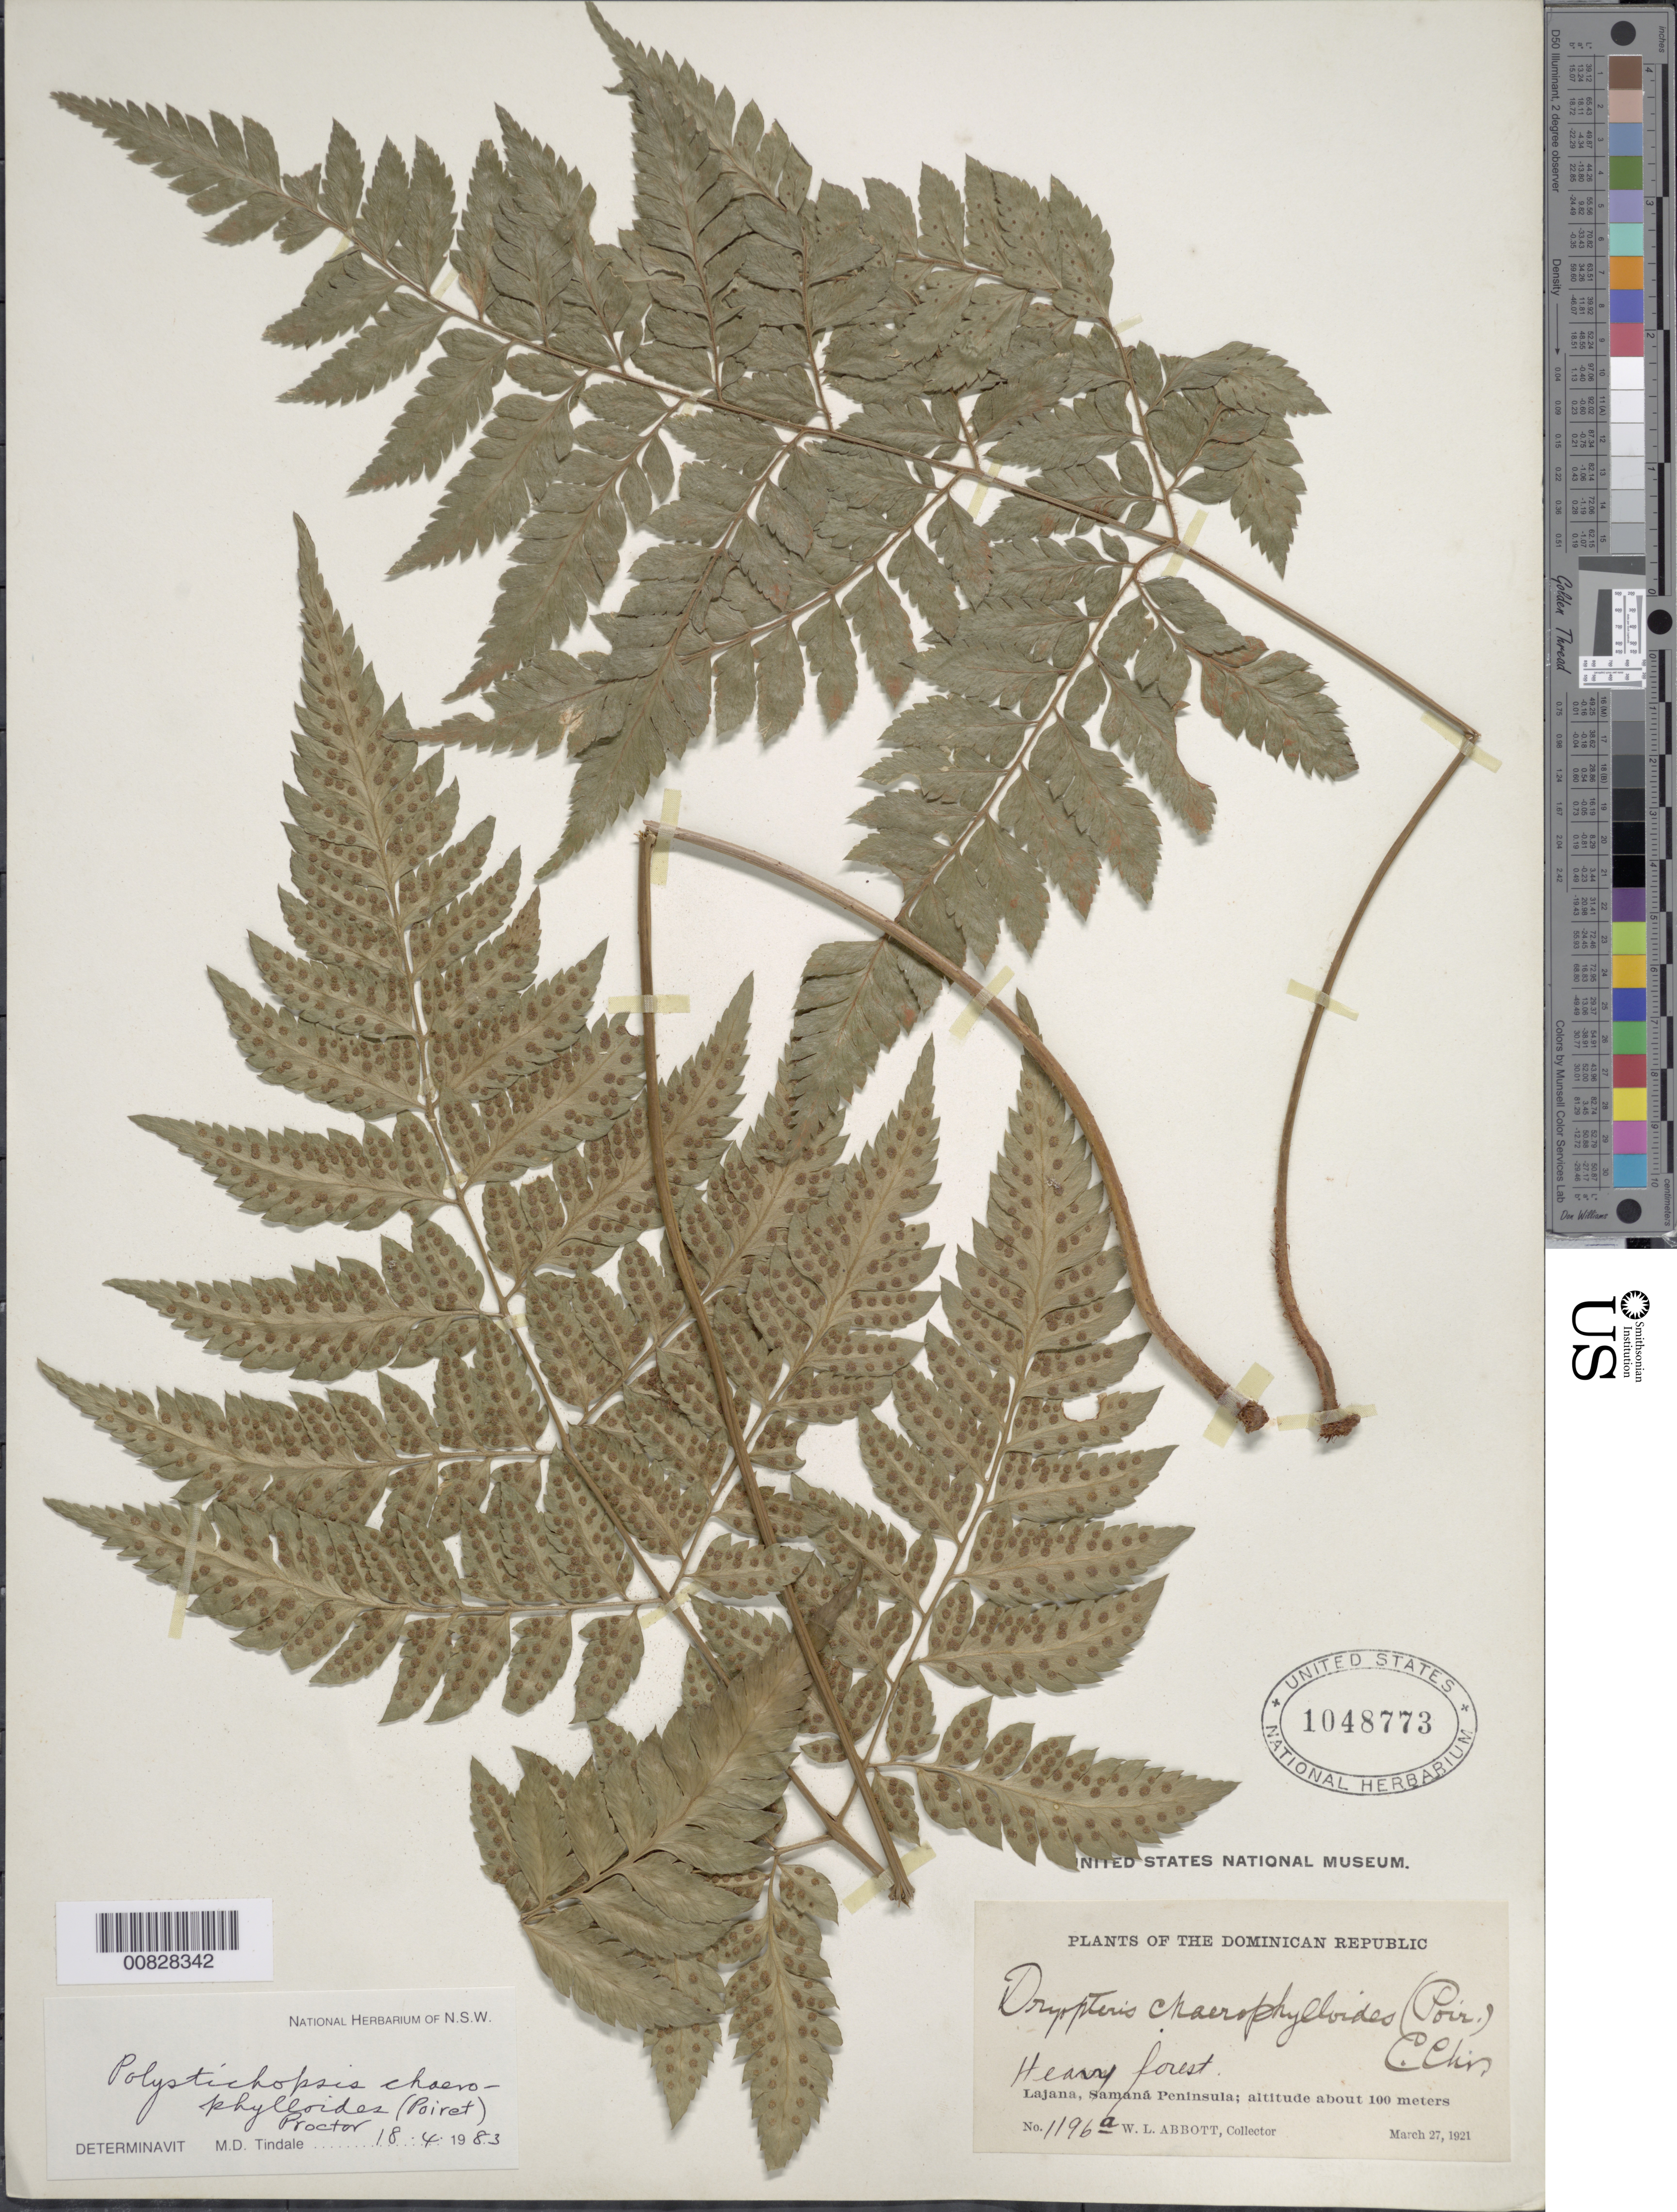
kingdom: Plantae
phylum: Tracheophyta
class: Polypodiopsida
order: Polypodiales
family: Dryopteridaceae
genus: Polystichopsis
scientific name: Polystichopsis chaerophylloides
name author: (Poir.) C.V. Morton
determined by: Tindale, Mary D.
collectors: W. L. Abbott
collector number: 1196a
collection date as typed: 27 Mar 1921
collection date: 1921-03-27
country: Dominican Republic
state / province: Samana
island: Hispaniola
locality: Lajana, Samaná Peninsula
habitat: Heavy forest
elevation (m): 100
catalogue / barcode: US 1048773